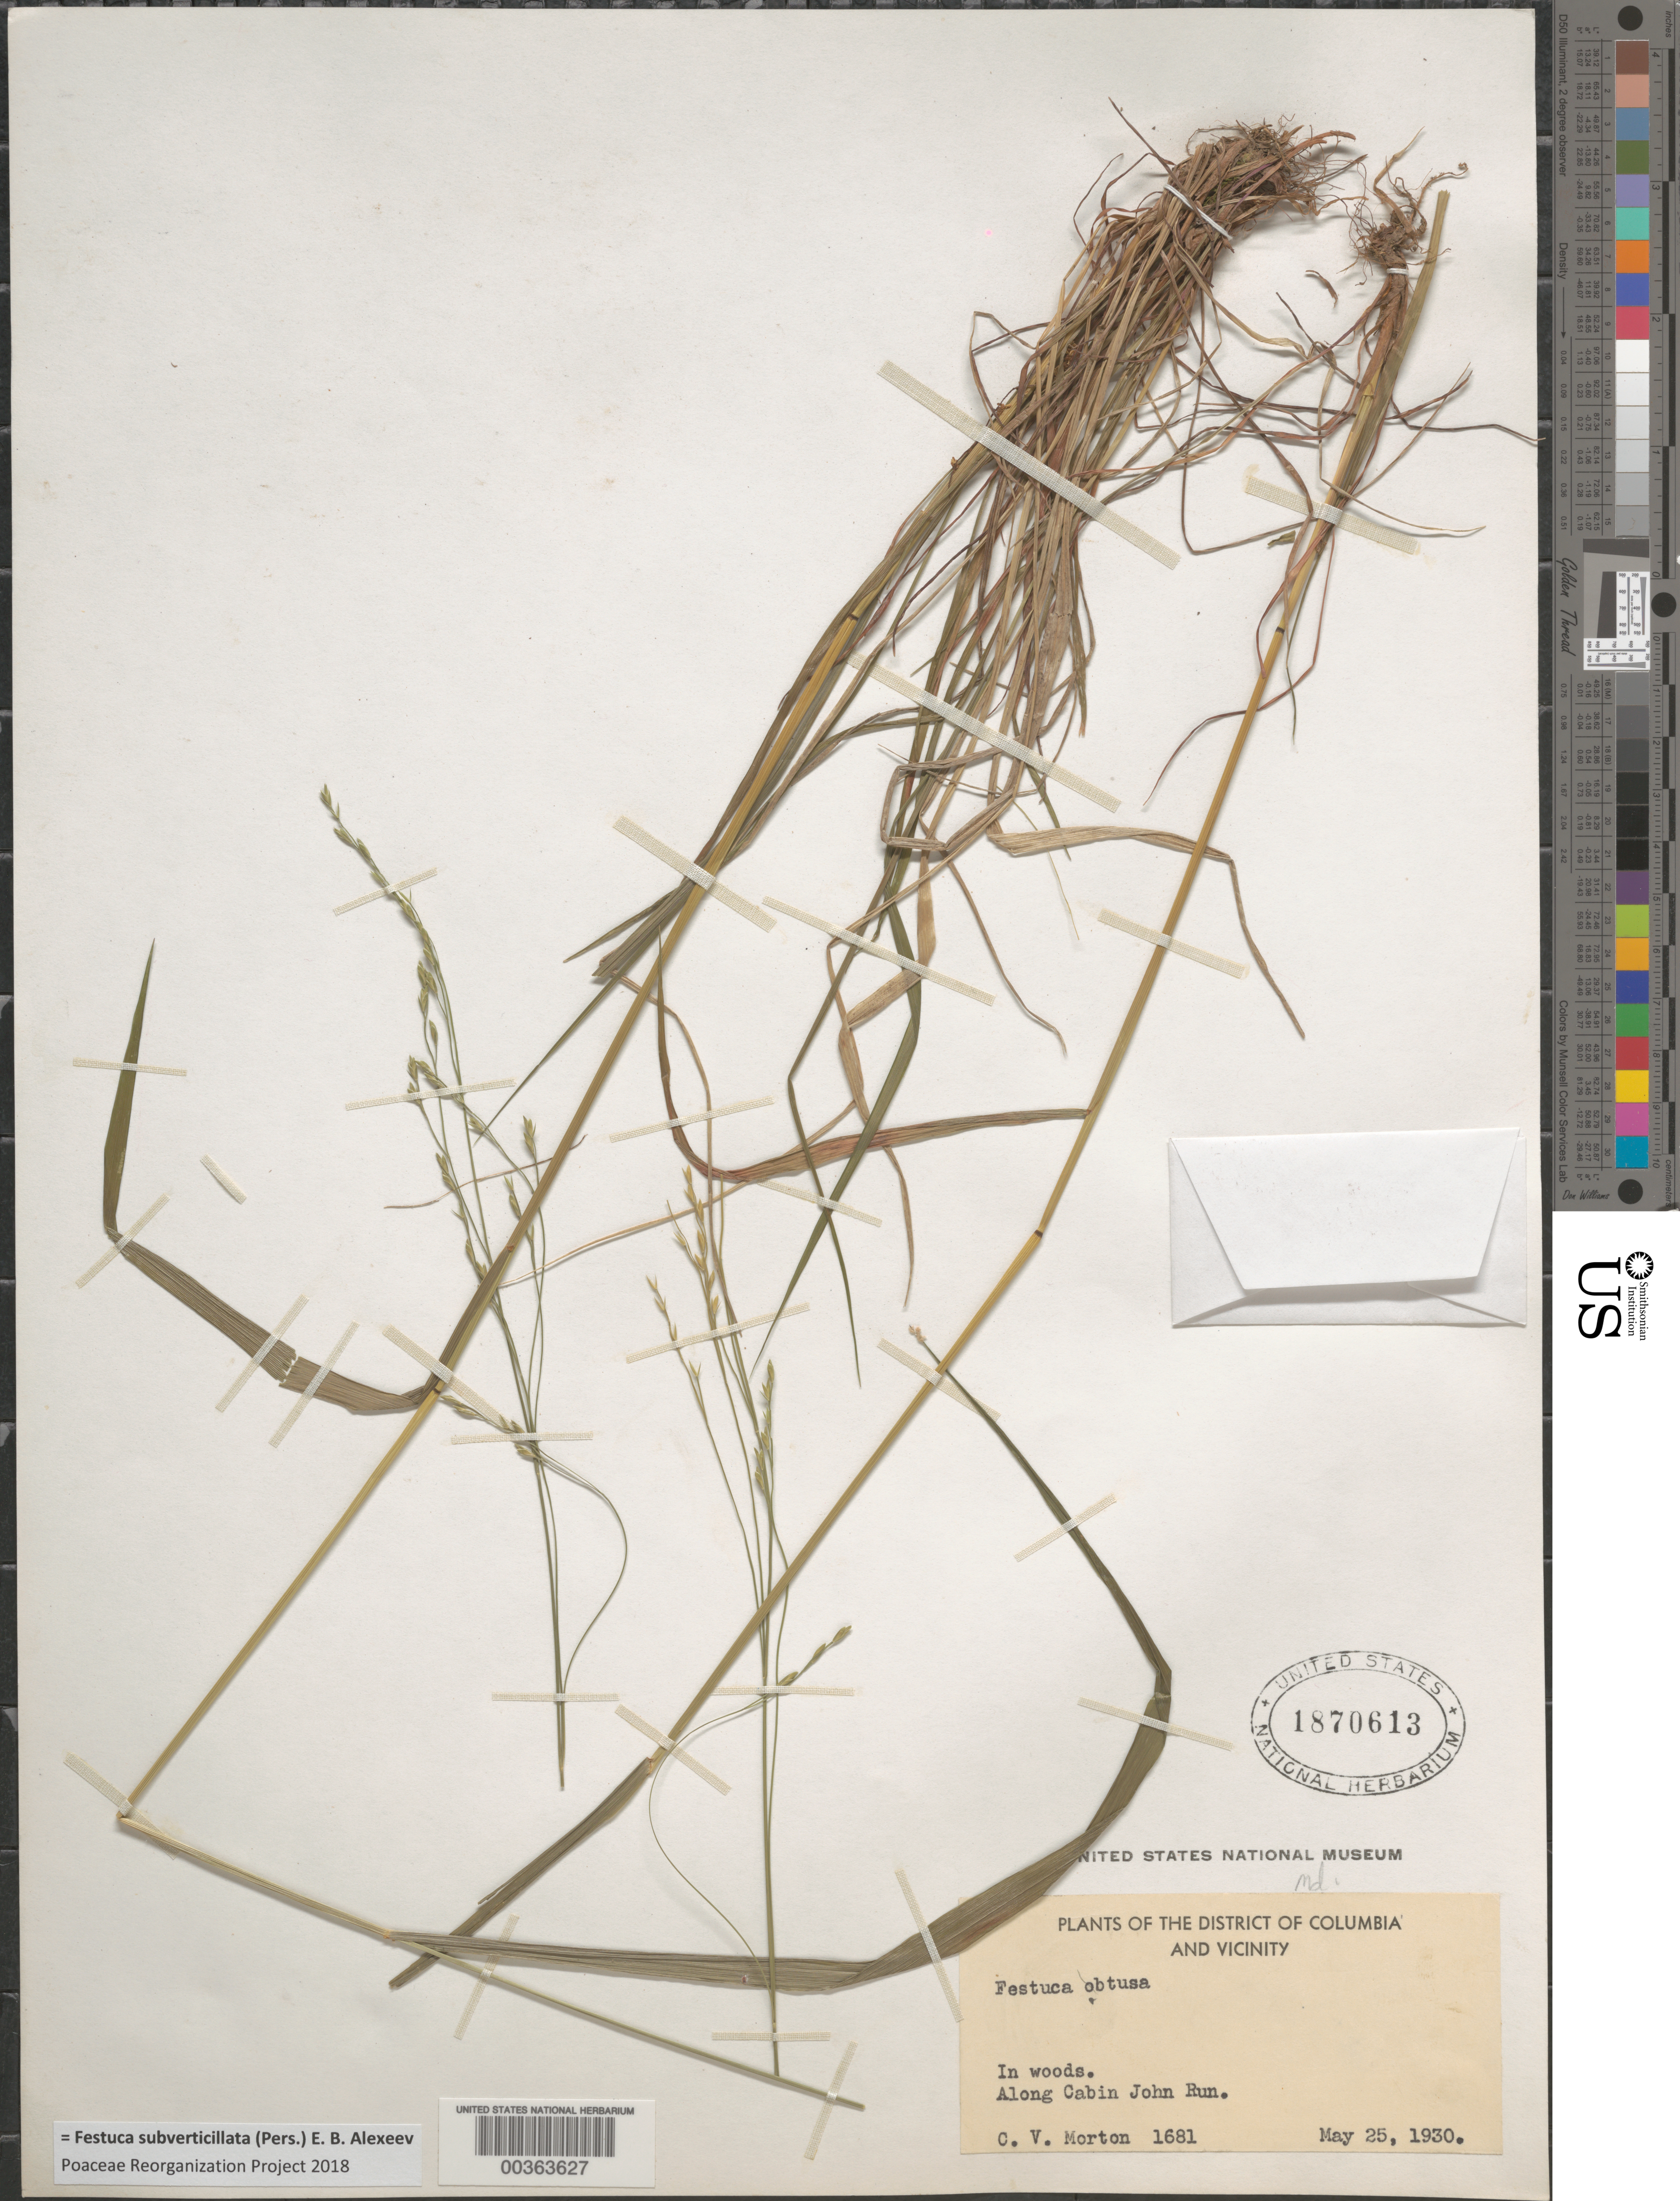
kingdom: Plantae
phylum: Tracheophyta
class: Liliopsida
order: Poales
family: Poaceae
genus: Festuca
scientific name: Festuca subverticillata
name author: (Pers.) E.B. Alexeev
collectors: C. V. Morton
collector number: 1681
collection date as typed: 25 May 1930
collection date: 1930-05-25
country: United States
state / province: Maryland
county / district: Montgomery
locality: Cabin John Run C. & O. Canal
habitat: In woods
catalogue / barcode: US 1870613